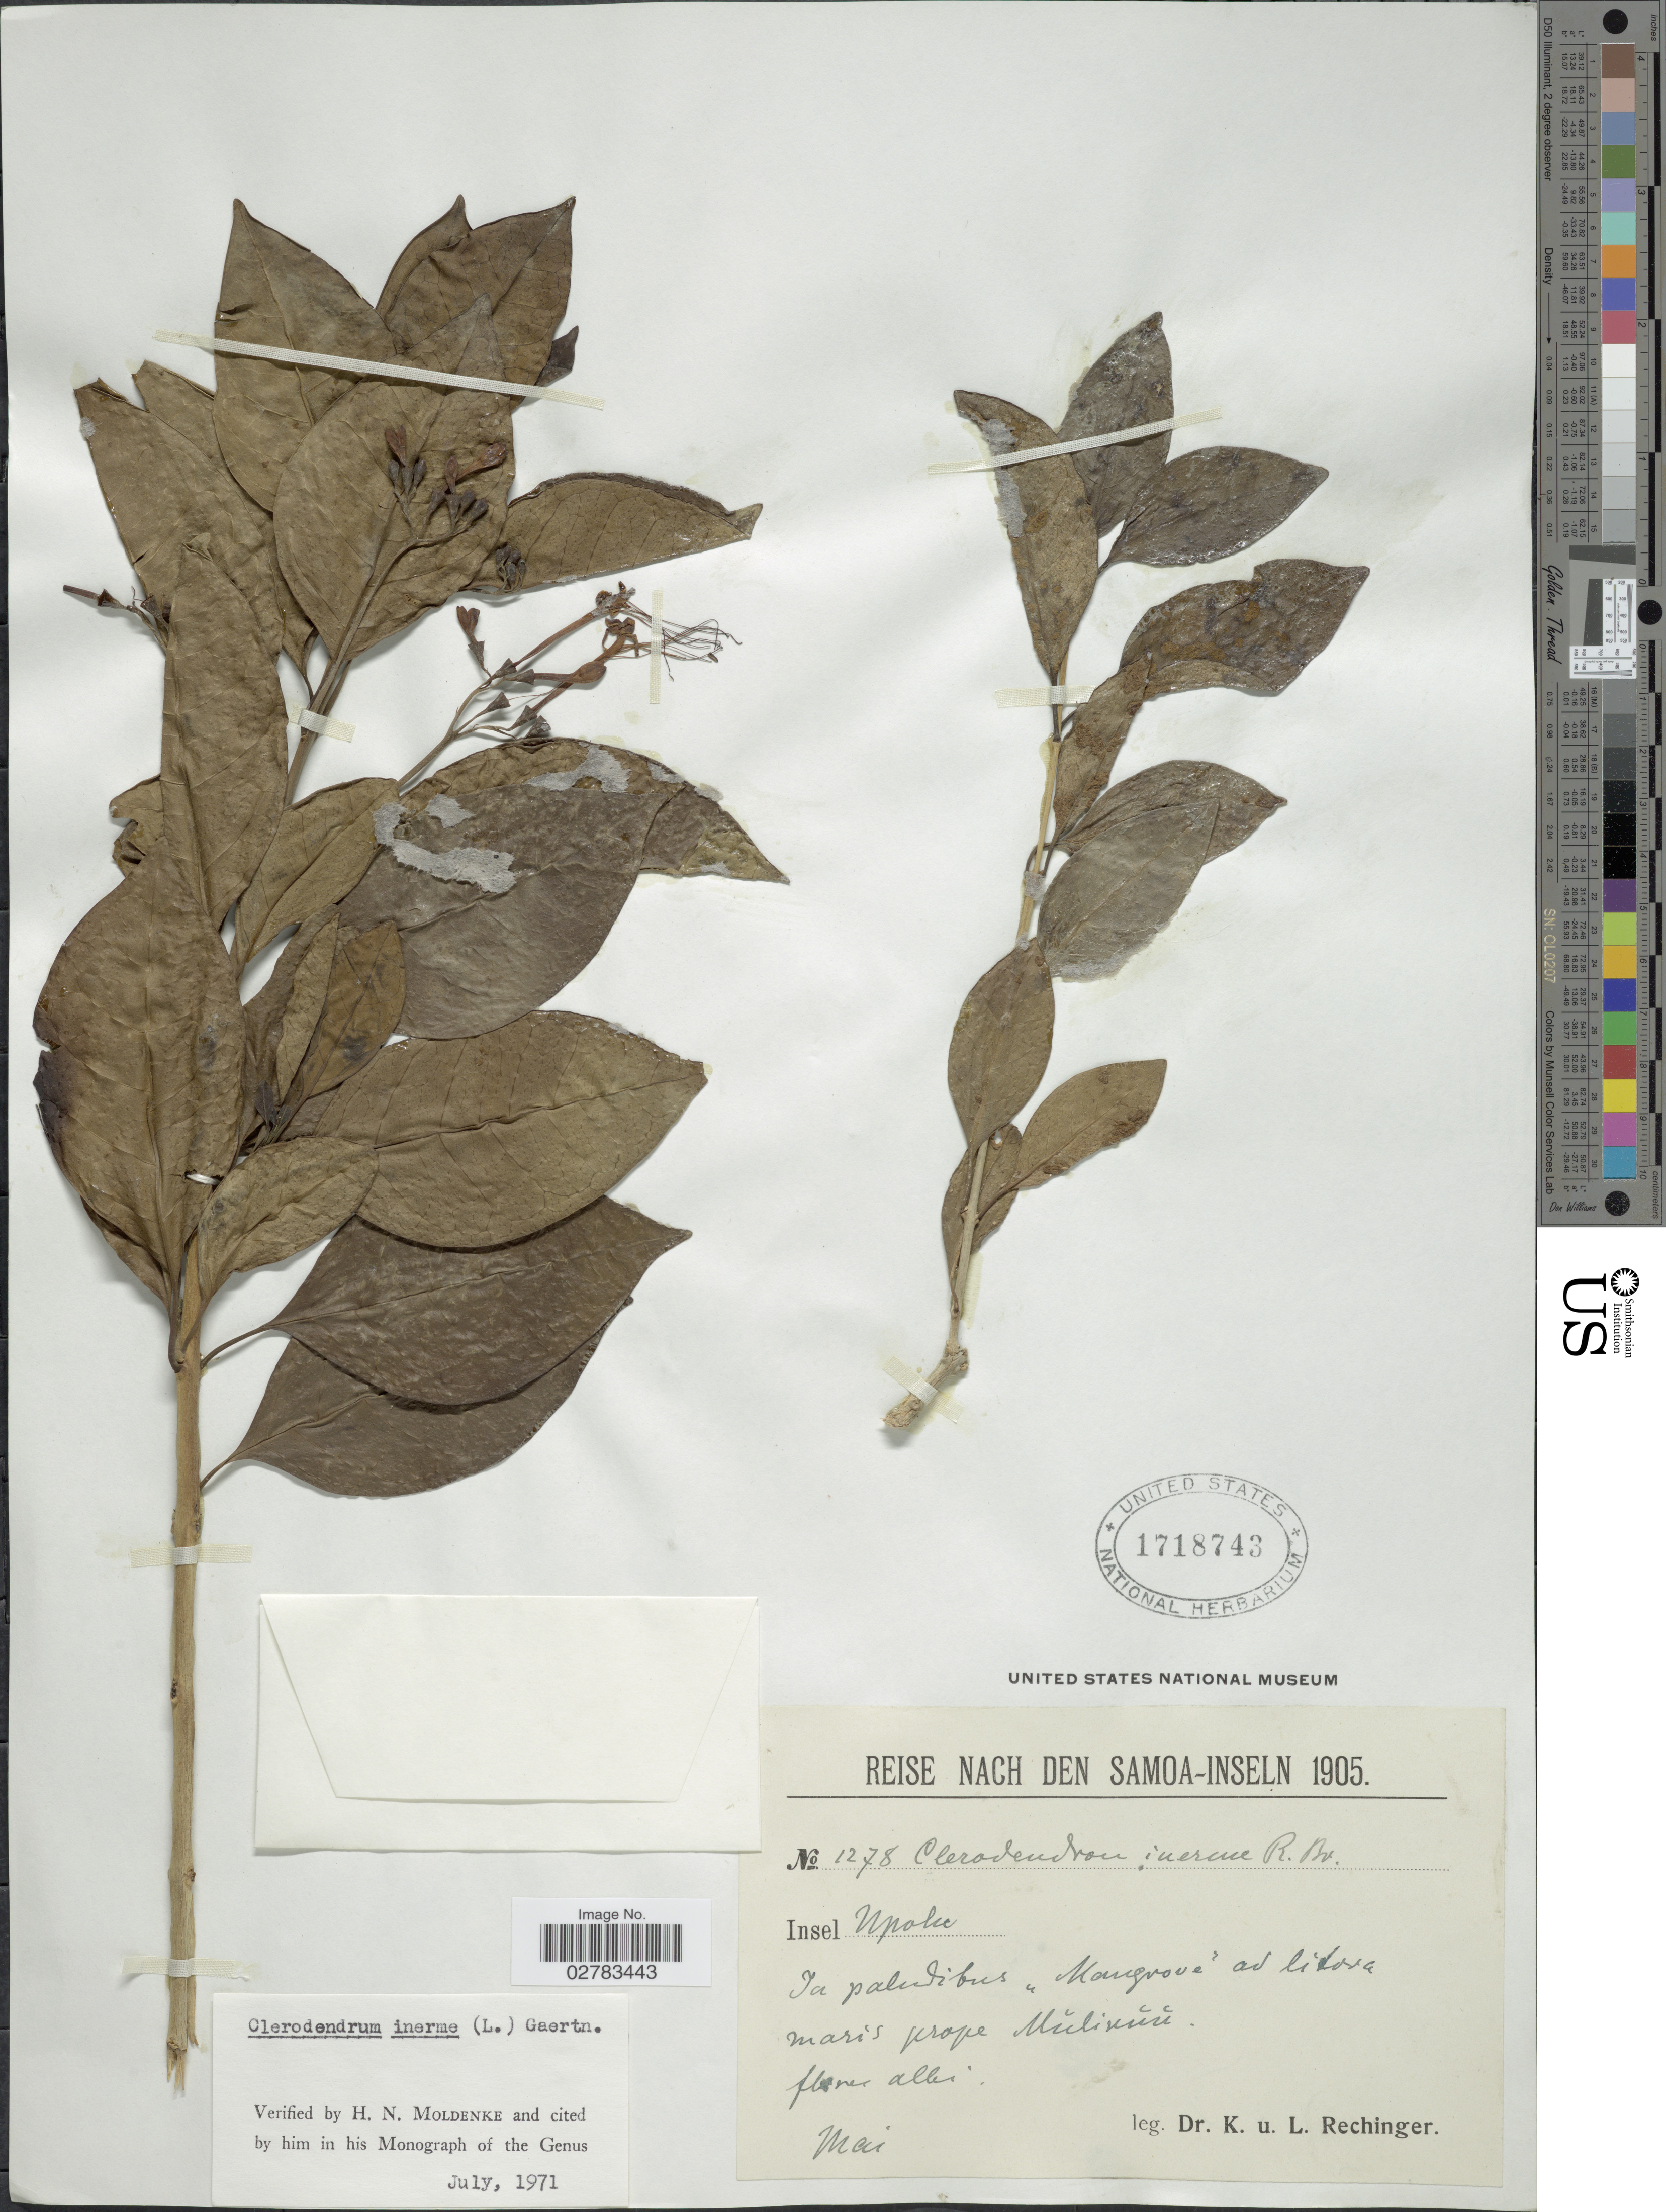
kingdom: Plantae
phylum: Tracheophyta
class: Magnoliopsida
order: Lamiales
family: Lamiaceae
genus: Clerodendrum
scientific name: Clerodendrum inerme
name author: (L.) Gaertn.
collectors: K. Rechinger & L. Rechinger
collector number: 1278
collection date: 1905-05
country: Samoa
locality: Samoa-Inseln, Insel Upolu. In paludibus "Mangrove" ad litora maris prope Mulinuu. [interpreted]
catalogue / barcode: US 1718743